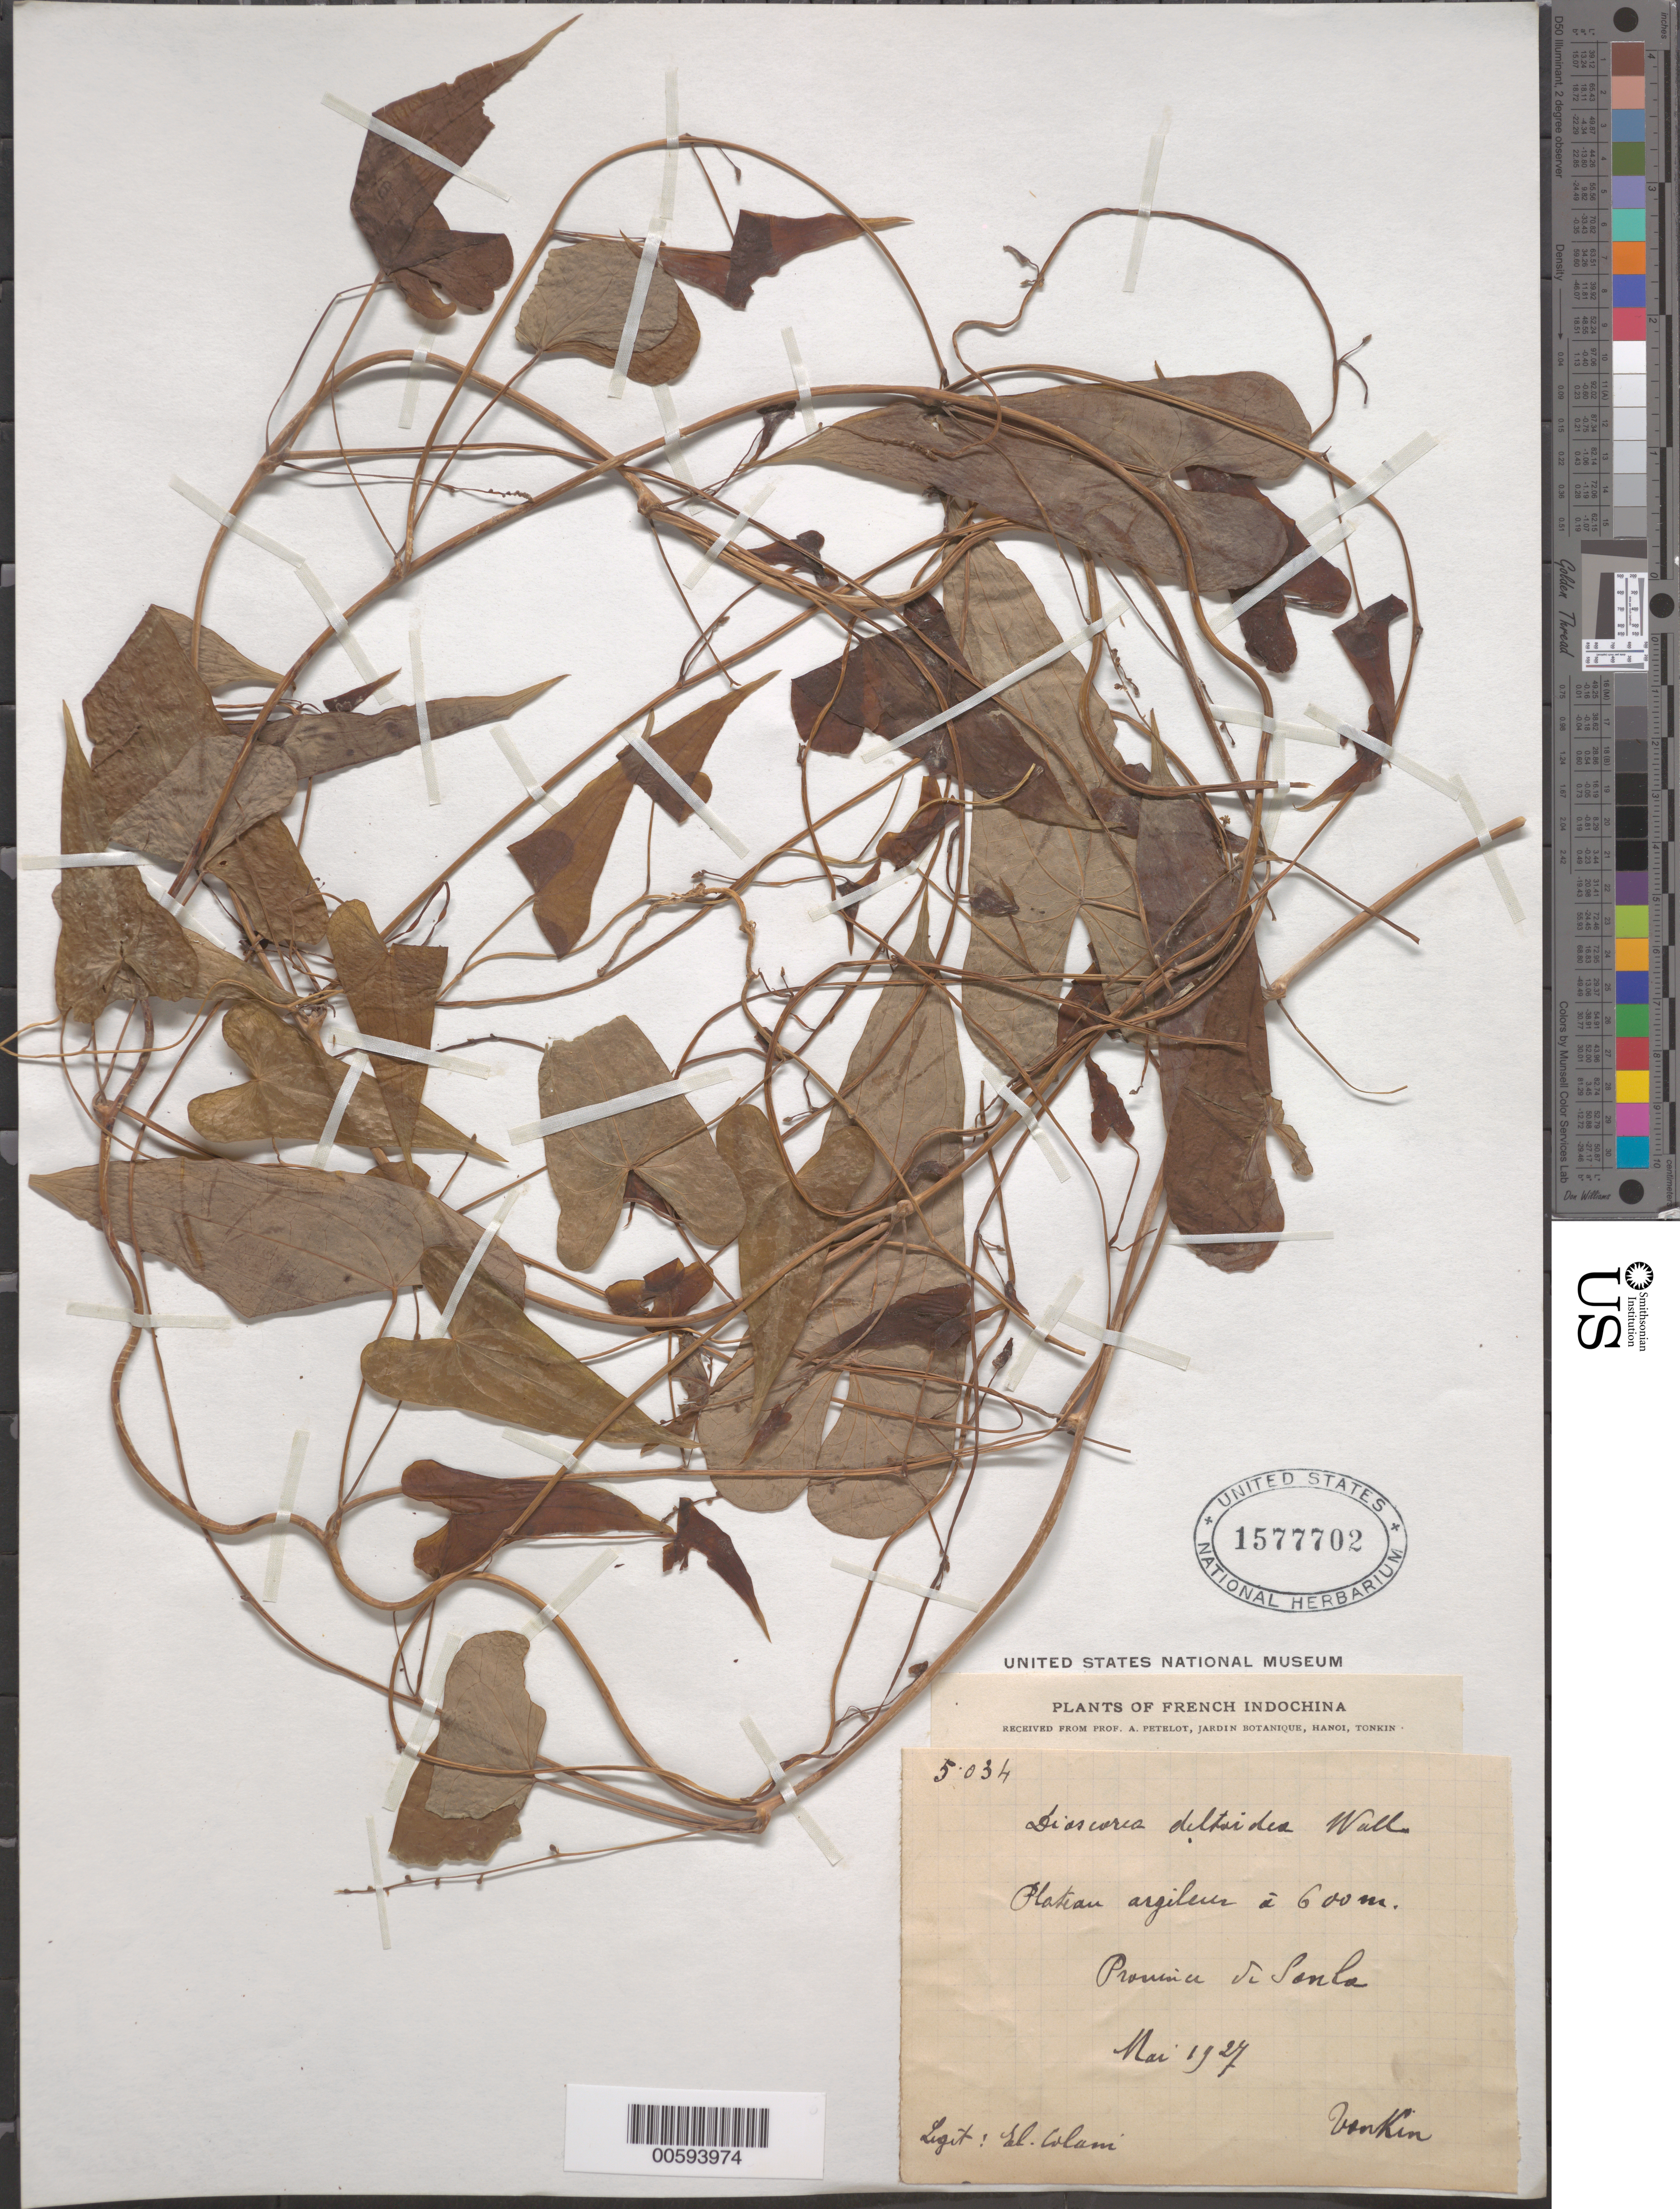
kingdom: Plantae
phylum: Tracheophyta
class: Liliopsida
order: Dioscoreales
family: Dioscoreaceae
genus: Dioscorea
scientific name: Dioscorea deltoidea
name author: Wall.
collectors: E. Colani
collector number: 5034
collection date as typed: May 1927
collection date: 1927-05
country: Vietnam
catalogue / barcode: US 1577702